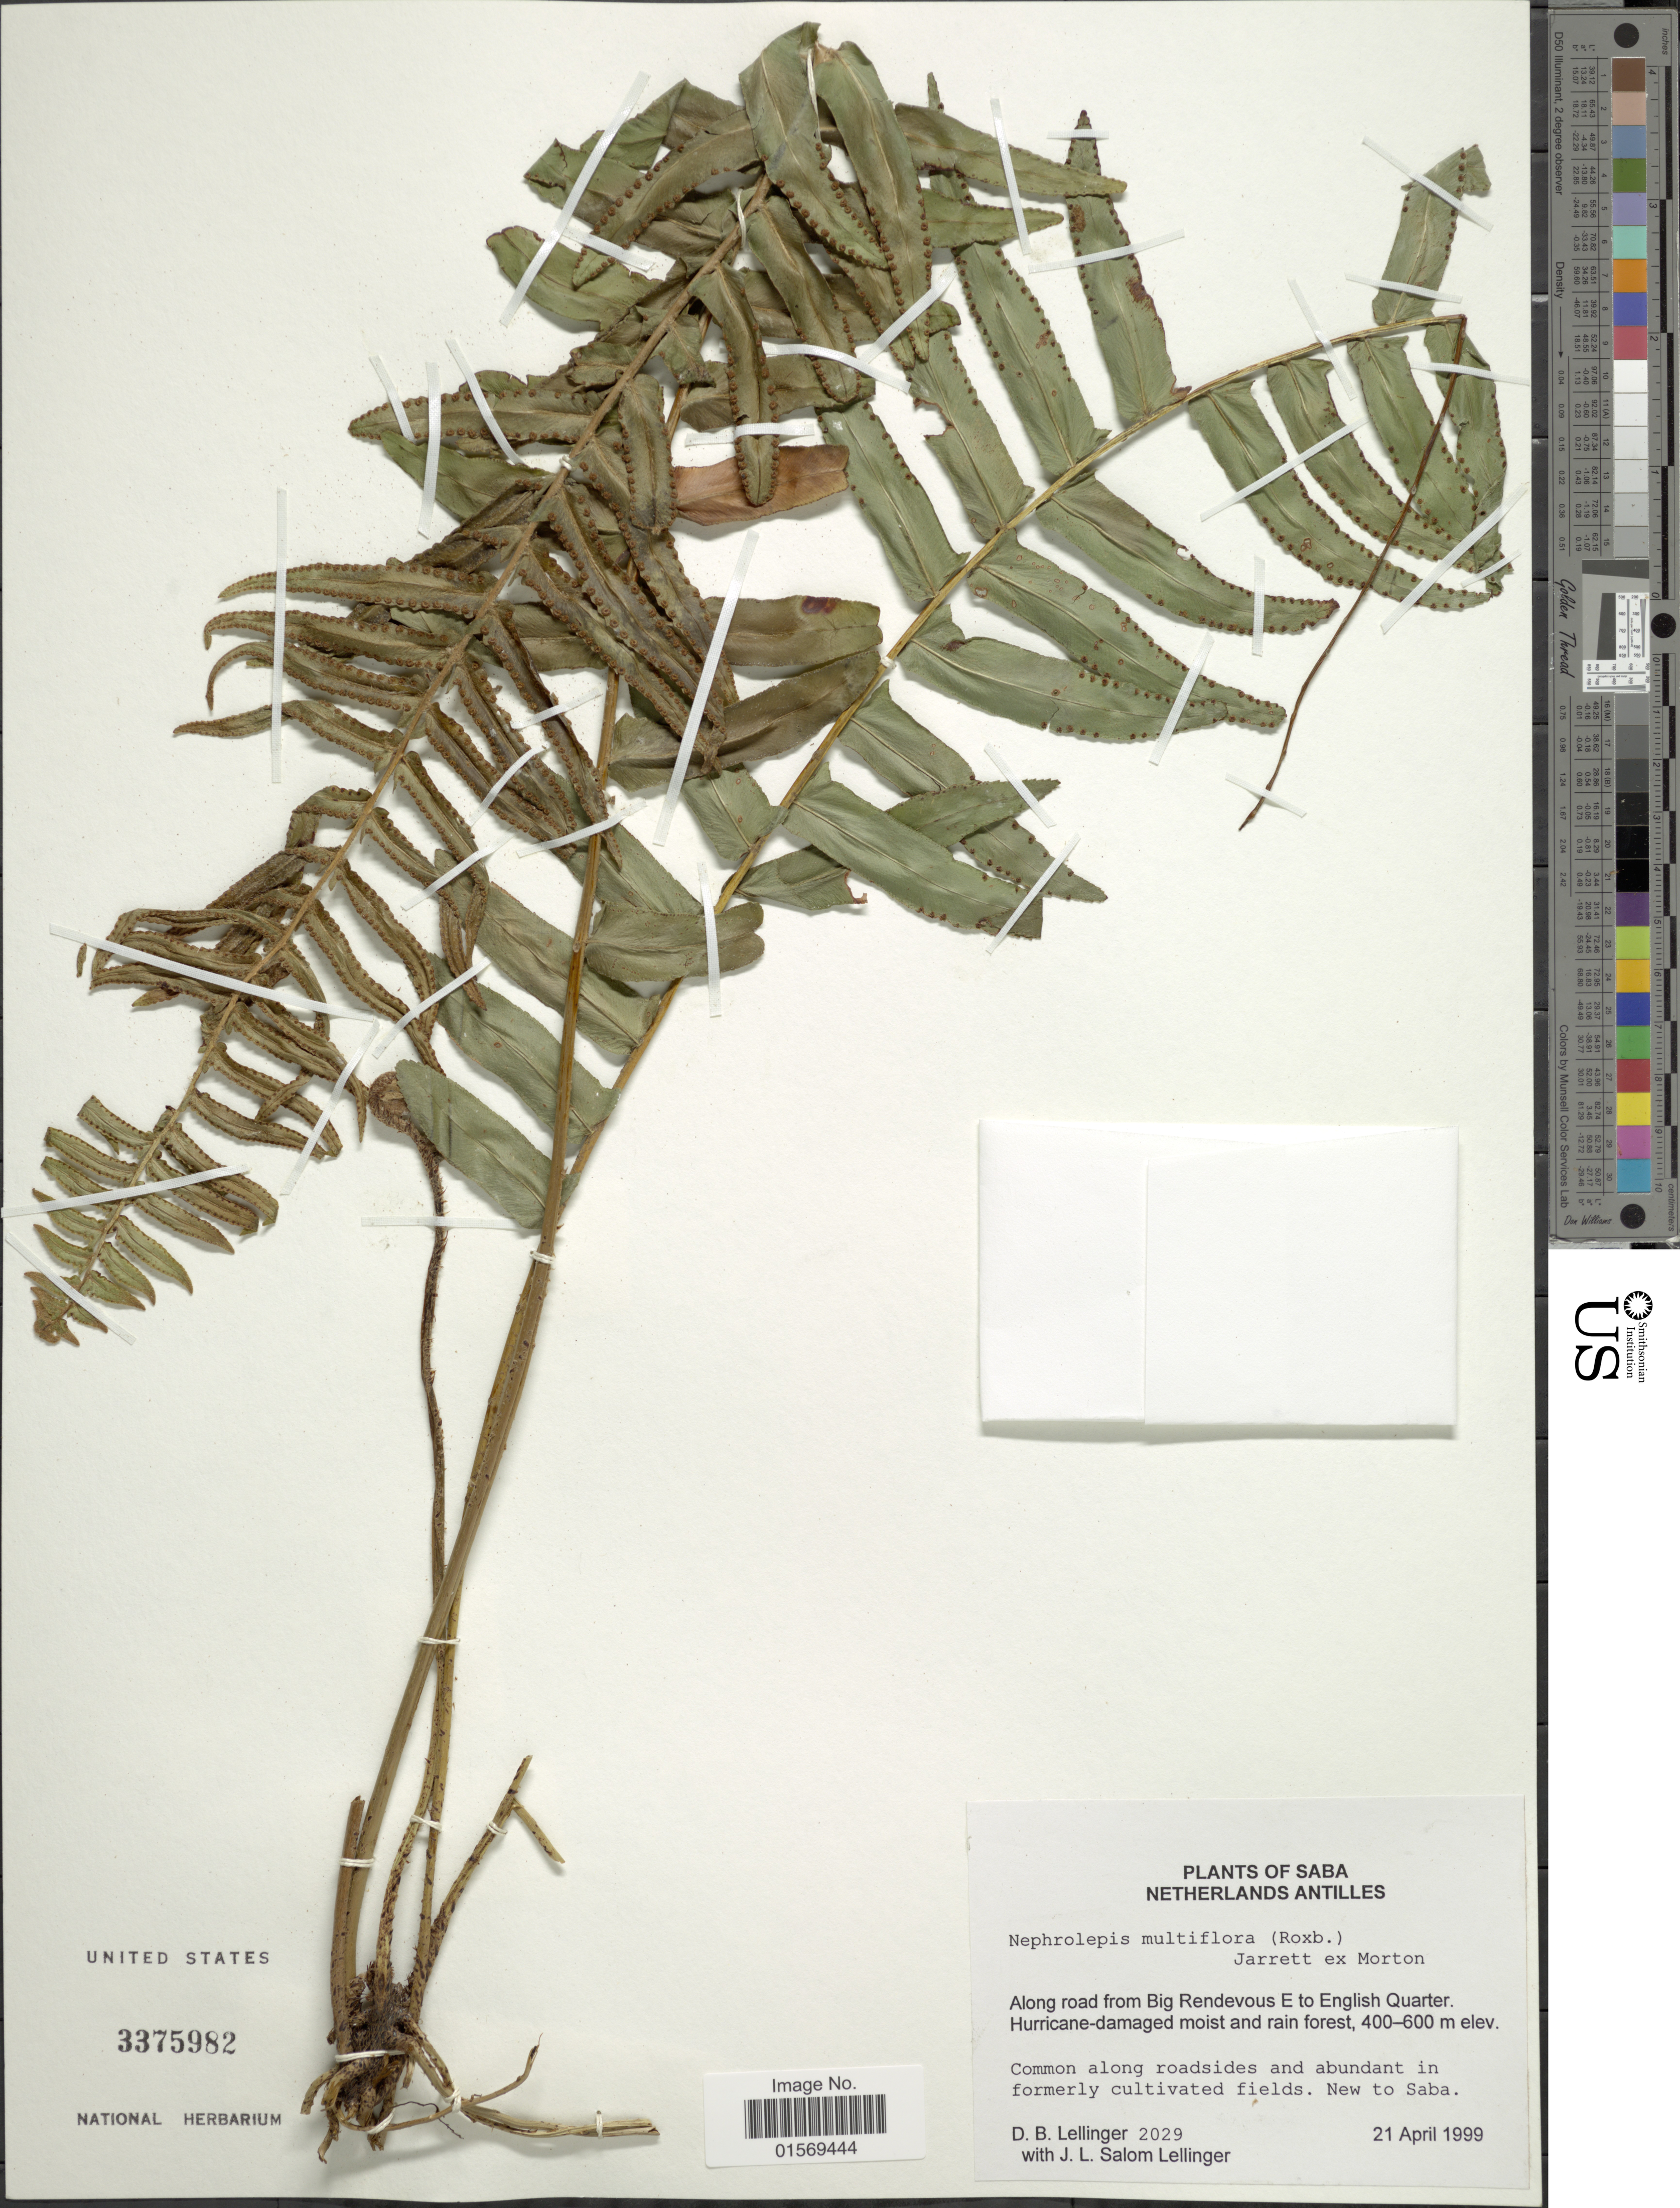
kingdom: Plantae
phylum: Tracheophyta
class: Polypodiopsida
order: Polypodiales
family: Nephrolepidaceae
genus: Nephrolepis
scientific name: Nephrolepis multiflora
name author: (Roxb.) F.M. Jarrett ex C.V. Morton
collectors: D. B. Lellinger & J. Salom Lellinger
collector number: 2029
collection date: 1999-04-21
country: Netherlands Antilles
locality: Saba, Netherlands Antilles, Along road from Big Rendevous E to English Quarter.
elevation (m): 400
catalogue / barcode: US 3375982